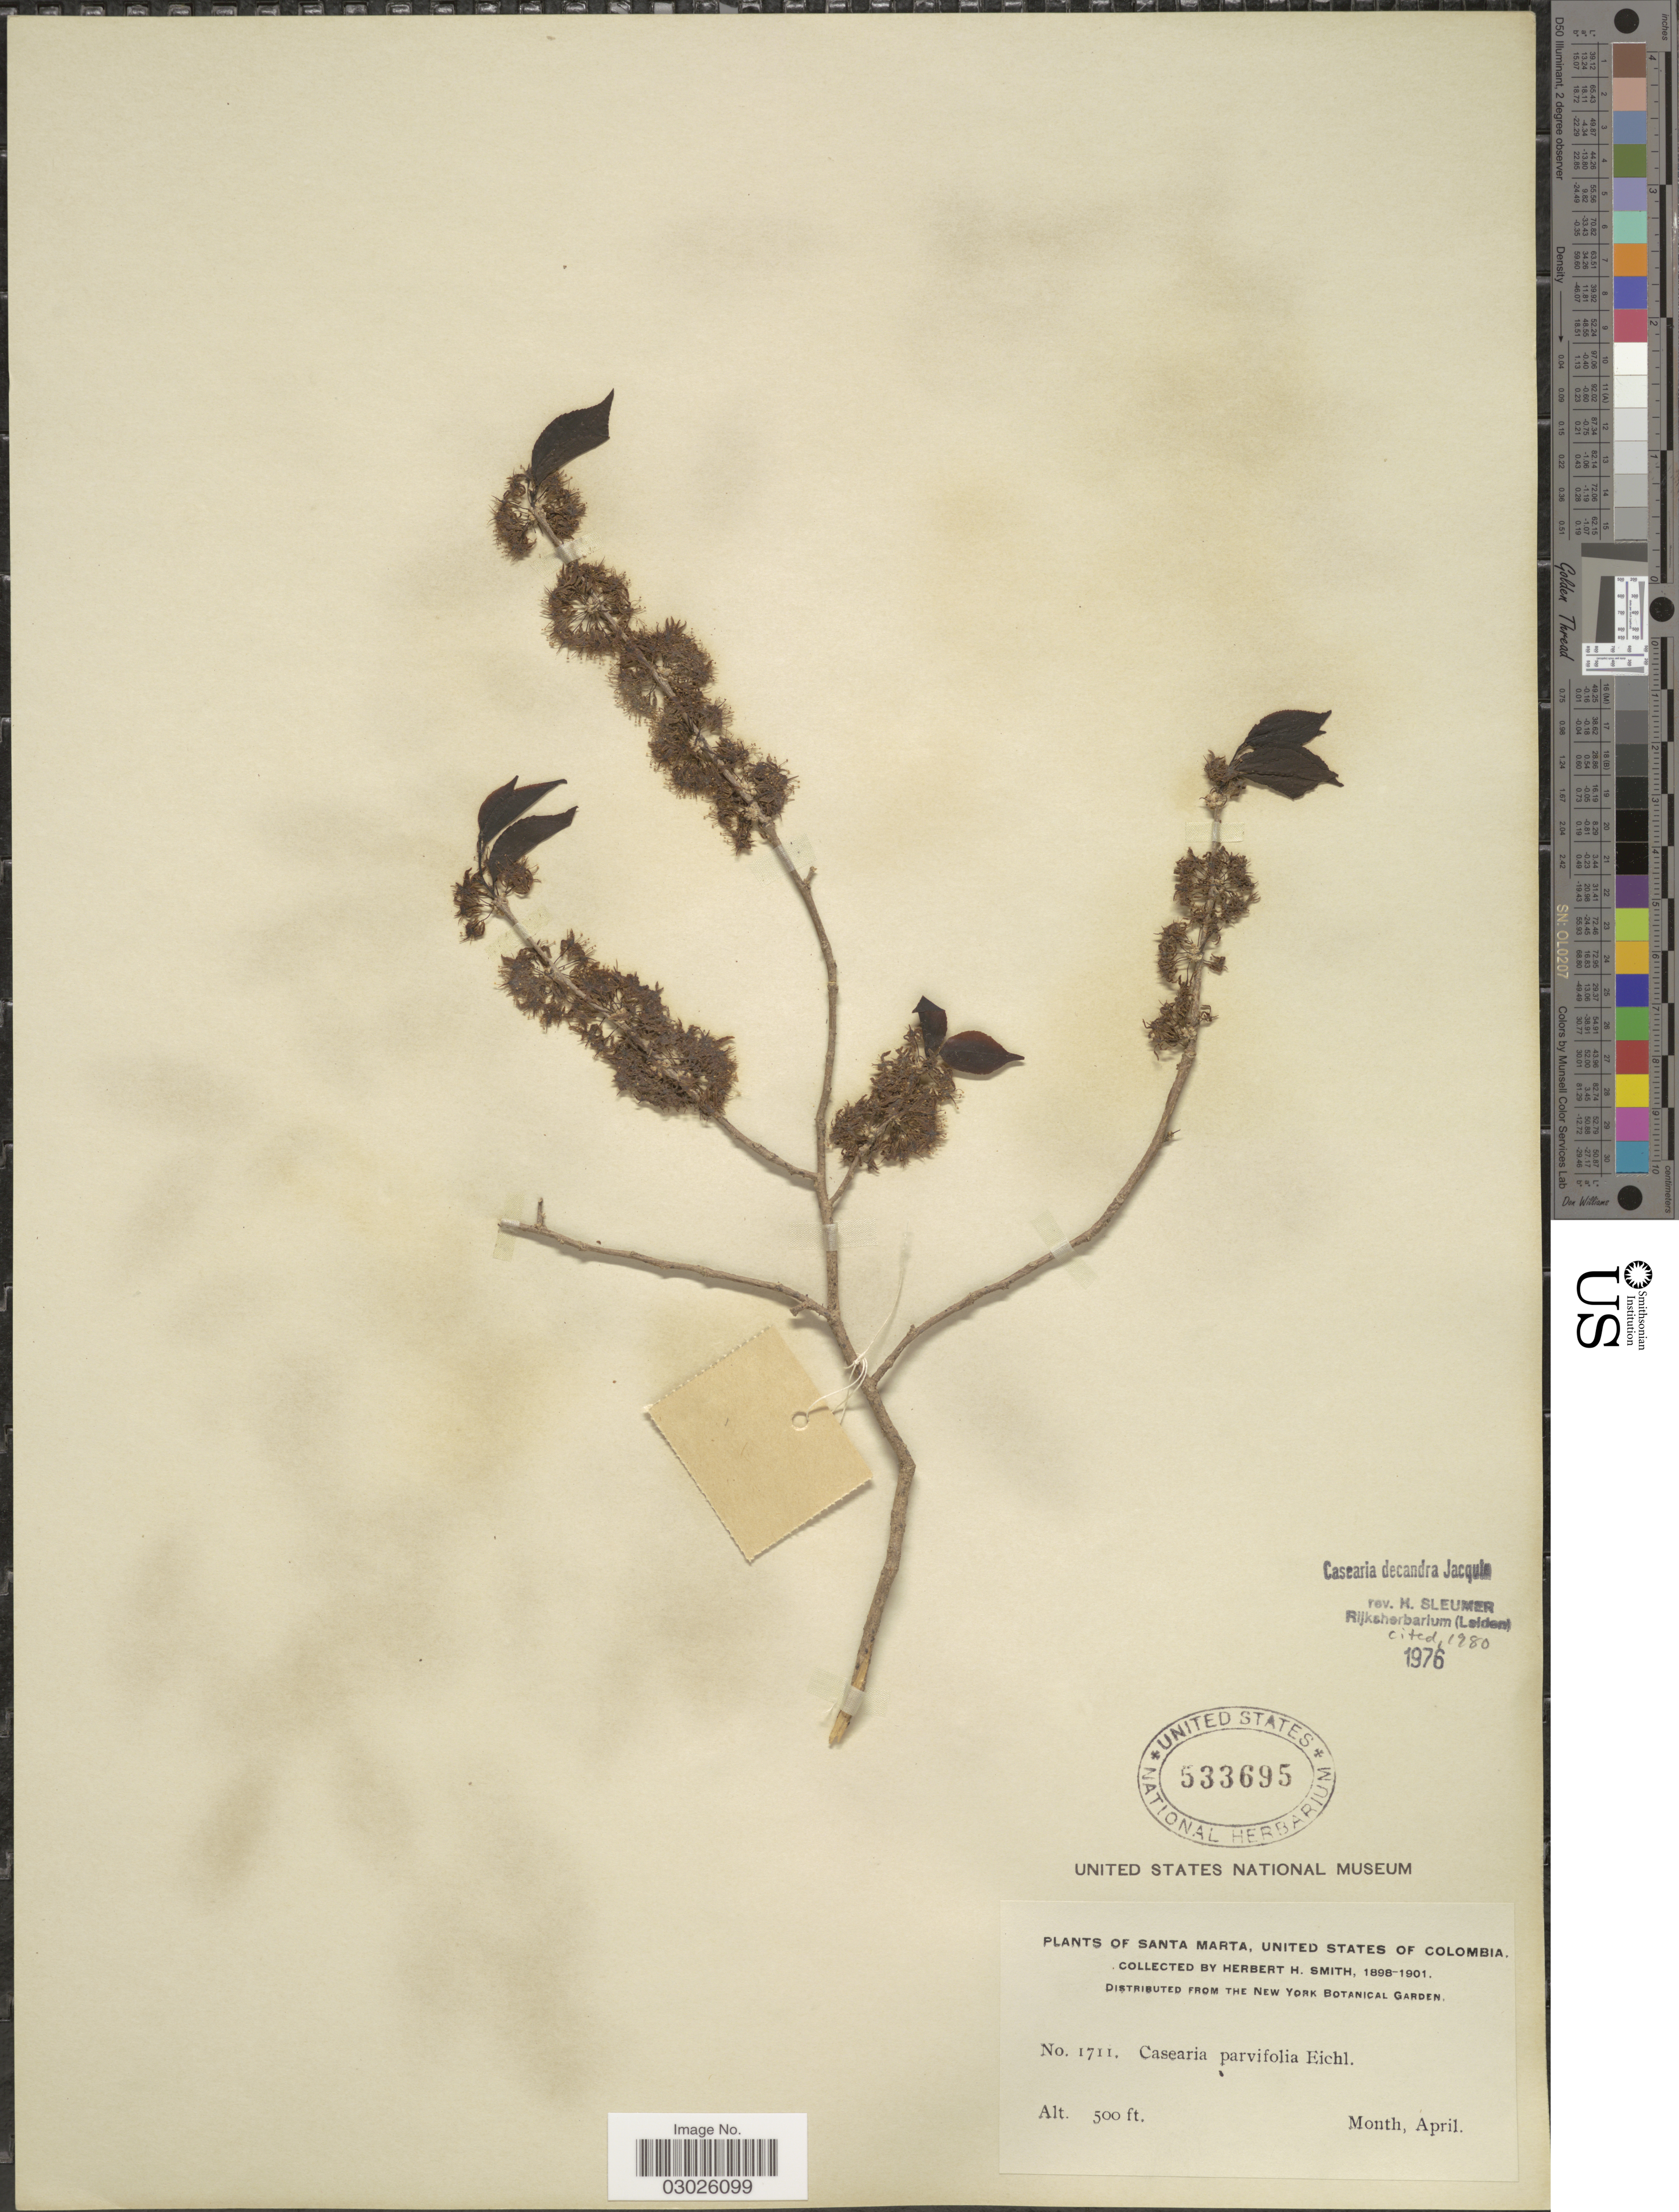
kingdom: Plantae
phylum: Tracheophyta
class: Magnoliopsida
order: Malpighiales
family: Salicaceae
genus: Casearia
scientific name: Casearia decandra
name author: Jacq.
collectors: Herbert H. Smith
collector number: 1711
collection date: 1898-04/1901-04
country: Colombia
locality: Santa Marta, United States of Colombia.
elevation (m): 152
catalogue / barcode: US 533695